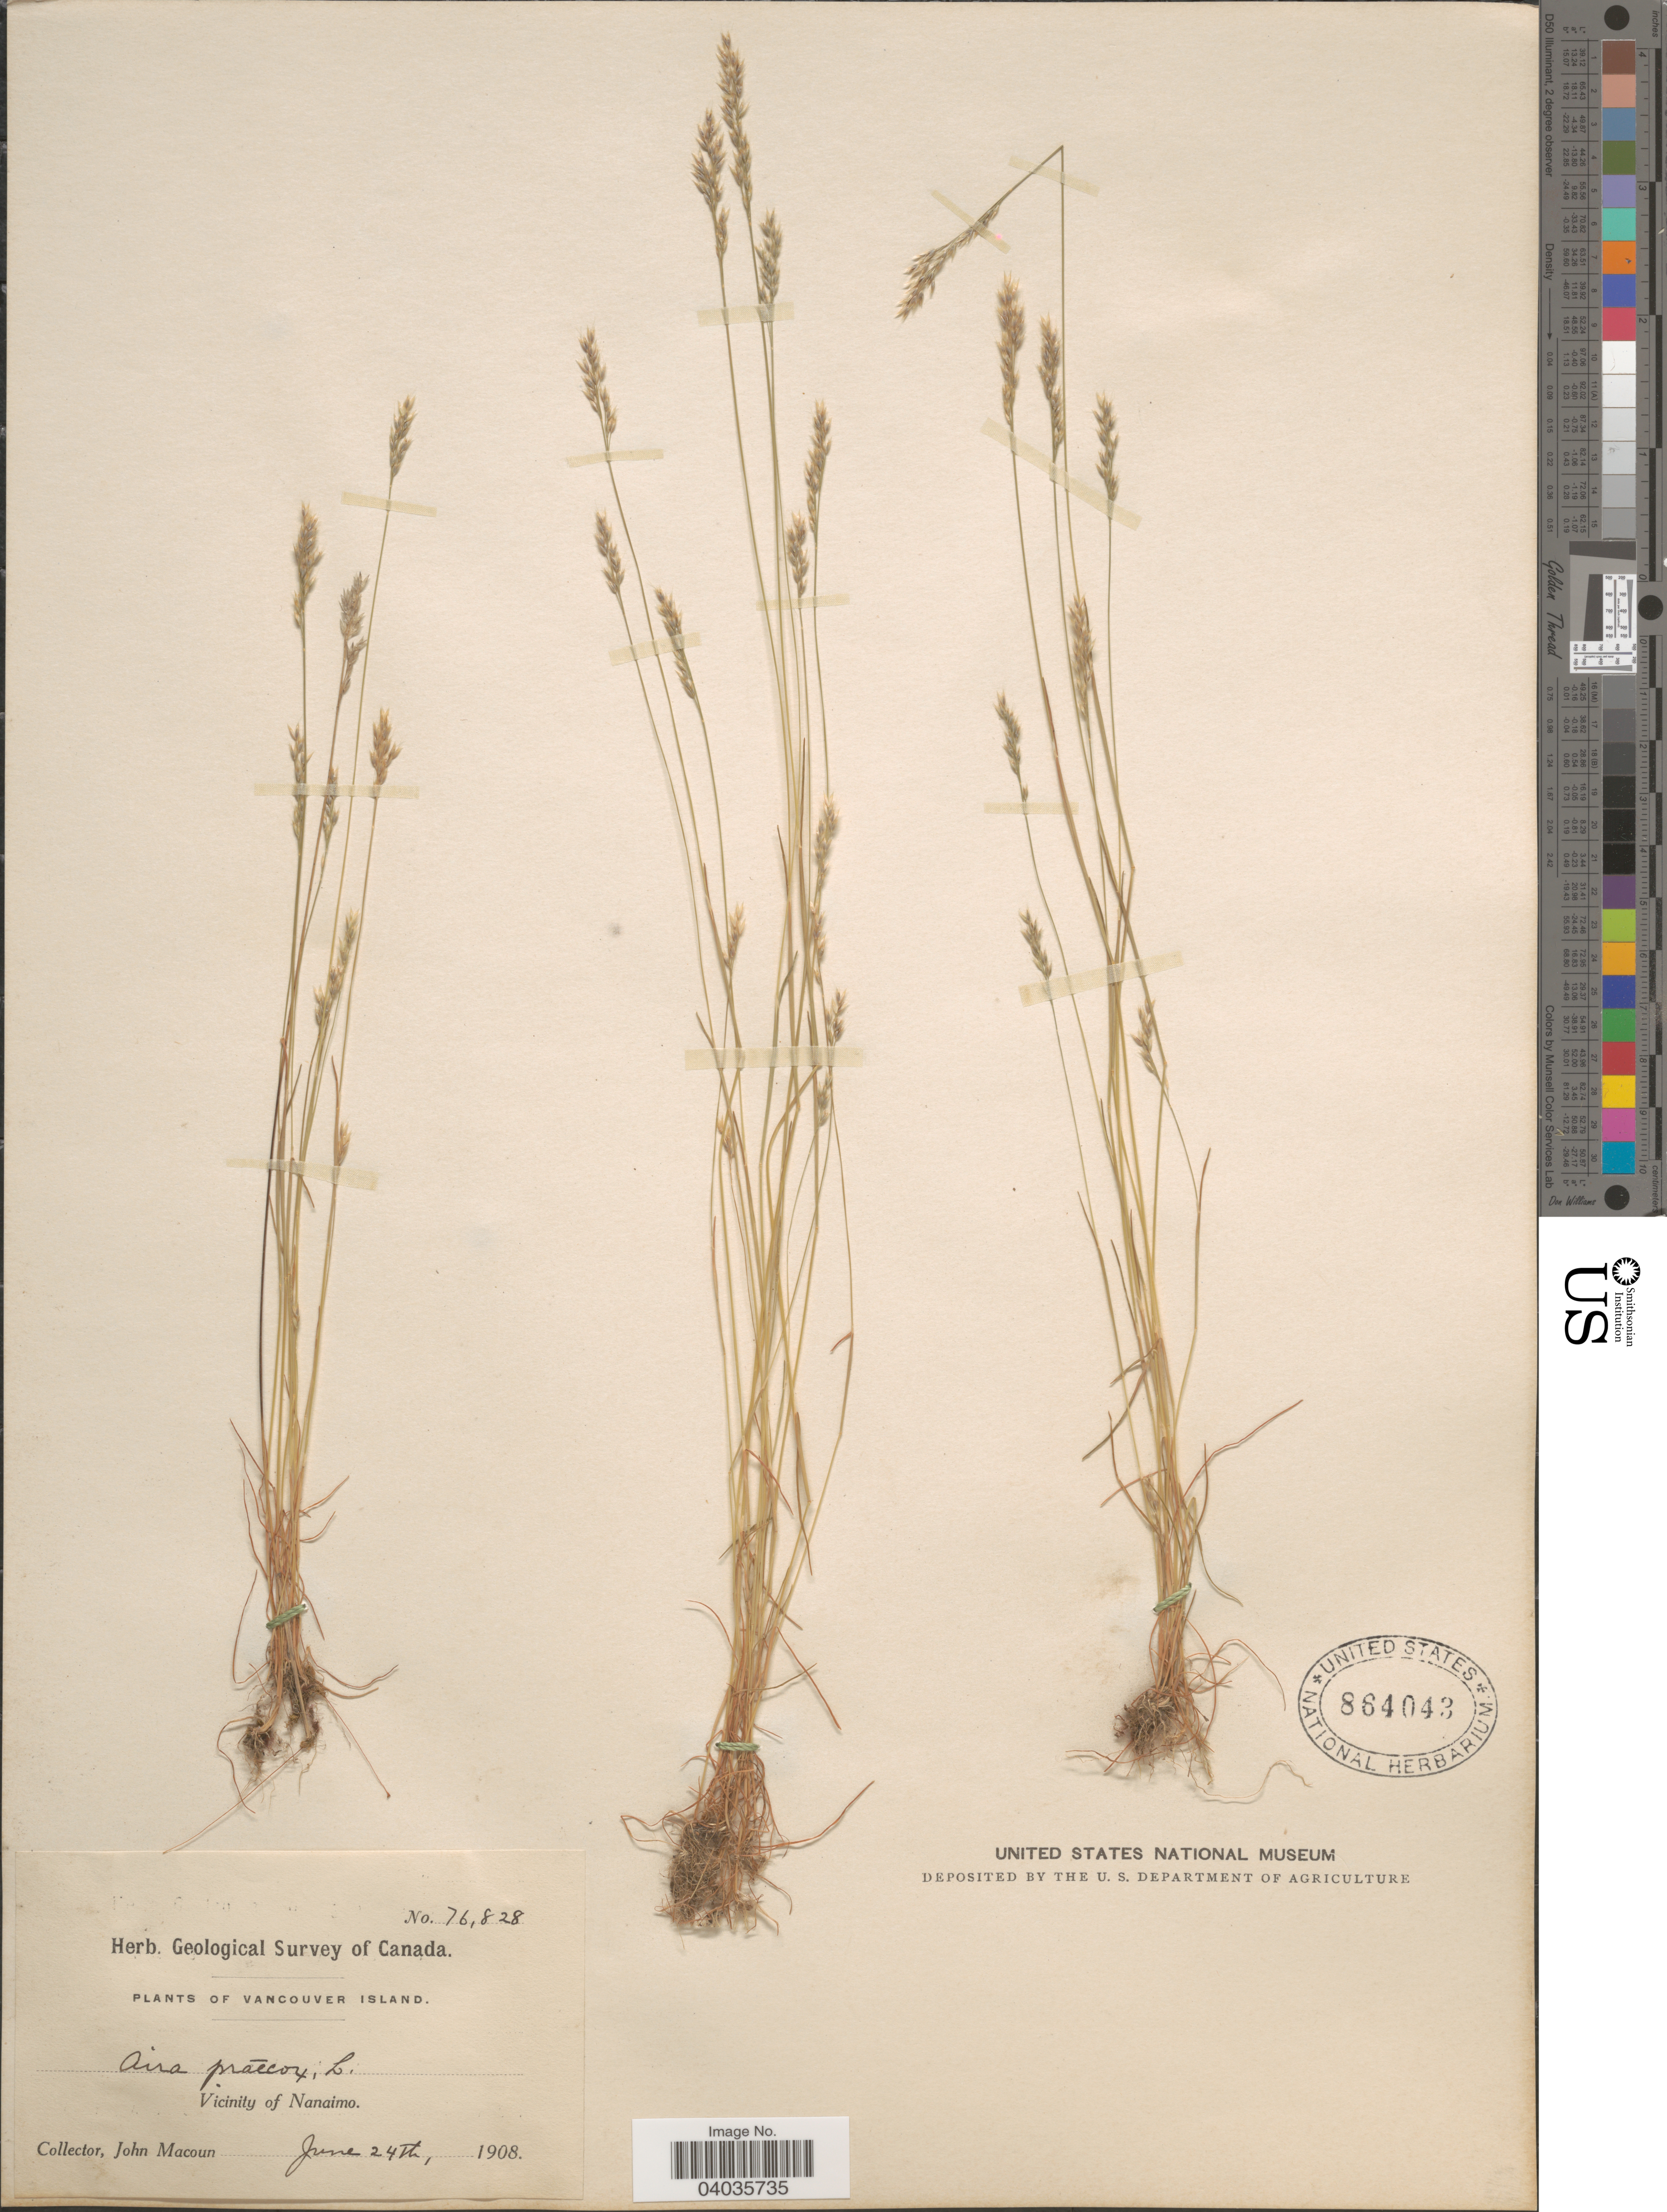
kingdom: Plantae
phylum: Tracheophyta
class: Liliopsida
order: Poales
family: Poaceae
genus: Aira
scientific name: Aira praecox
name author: L.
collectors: J. Macoun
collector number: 76828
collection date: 1908-06-24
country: Canada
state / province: British Columbia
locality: Vancouver Island. Vicinity of Nanaimo.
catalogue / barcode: US 864043